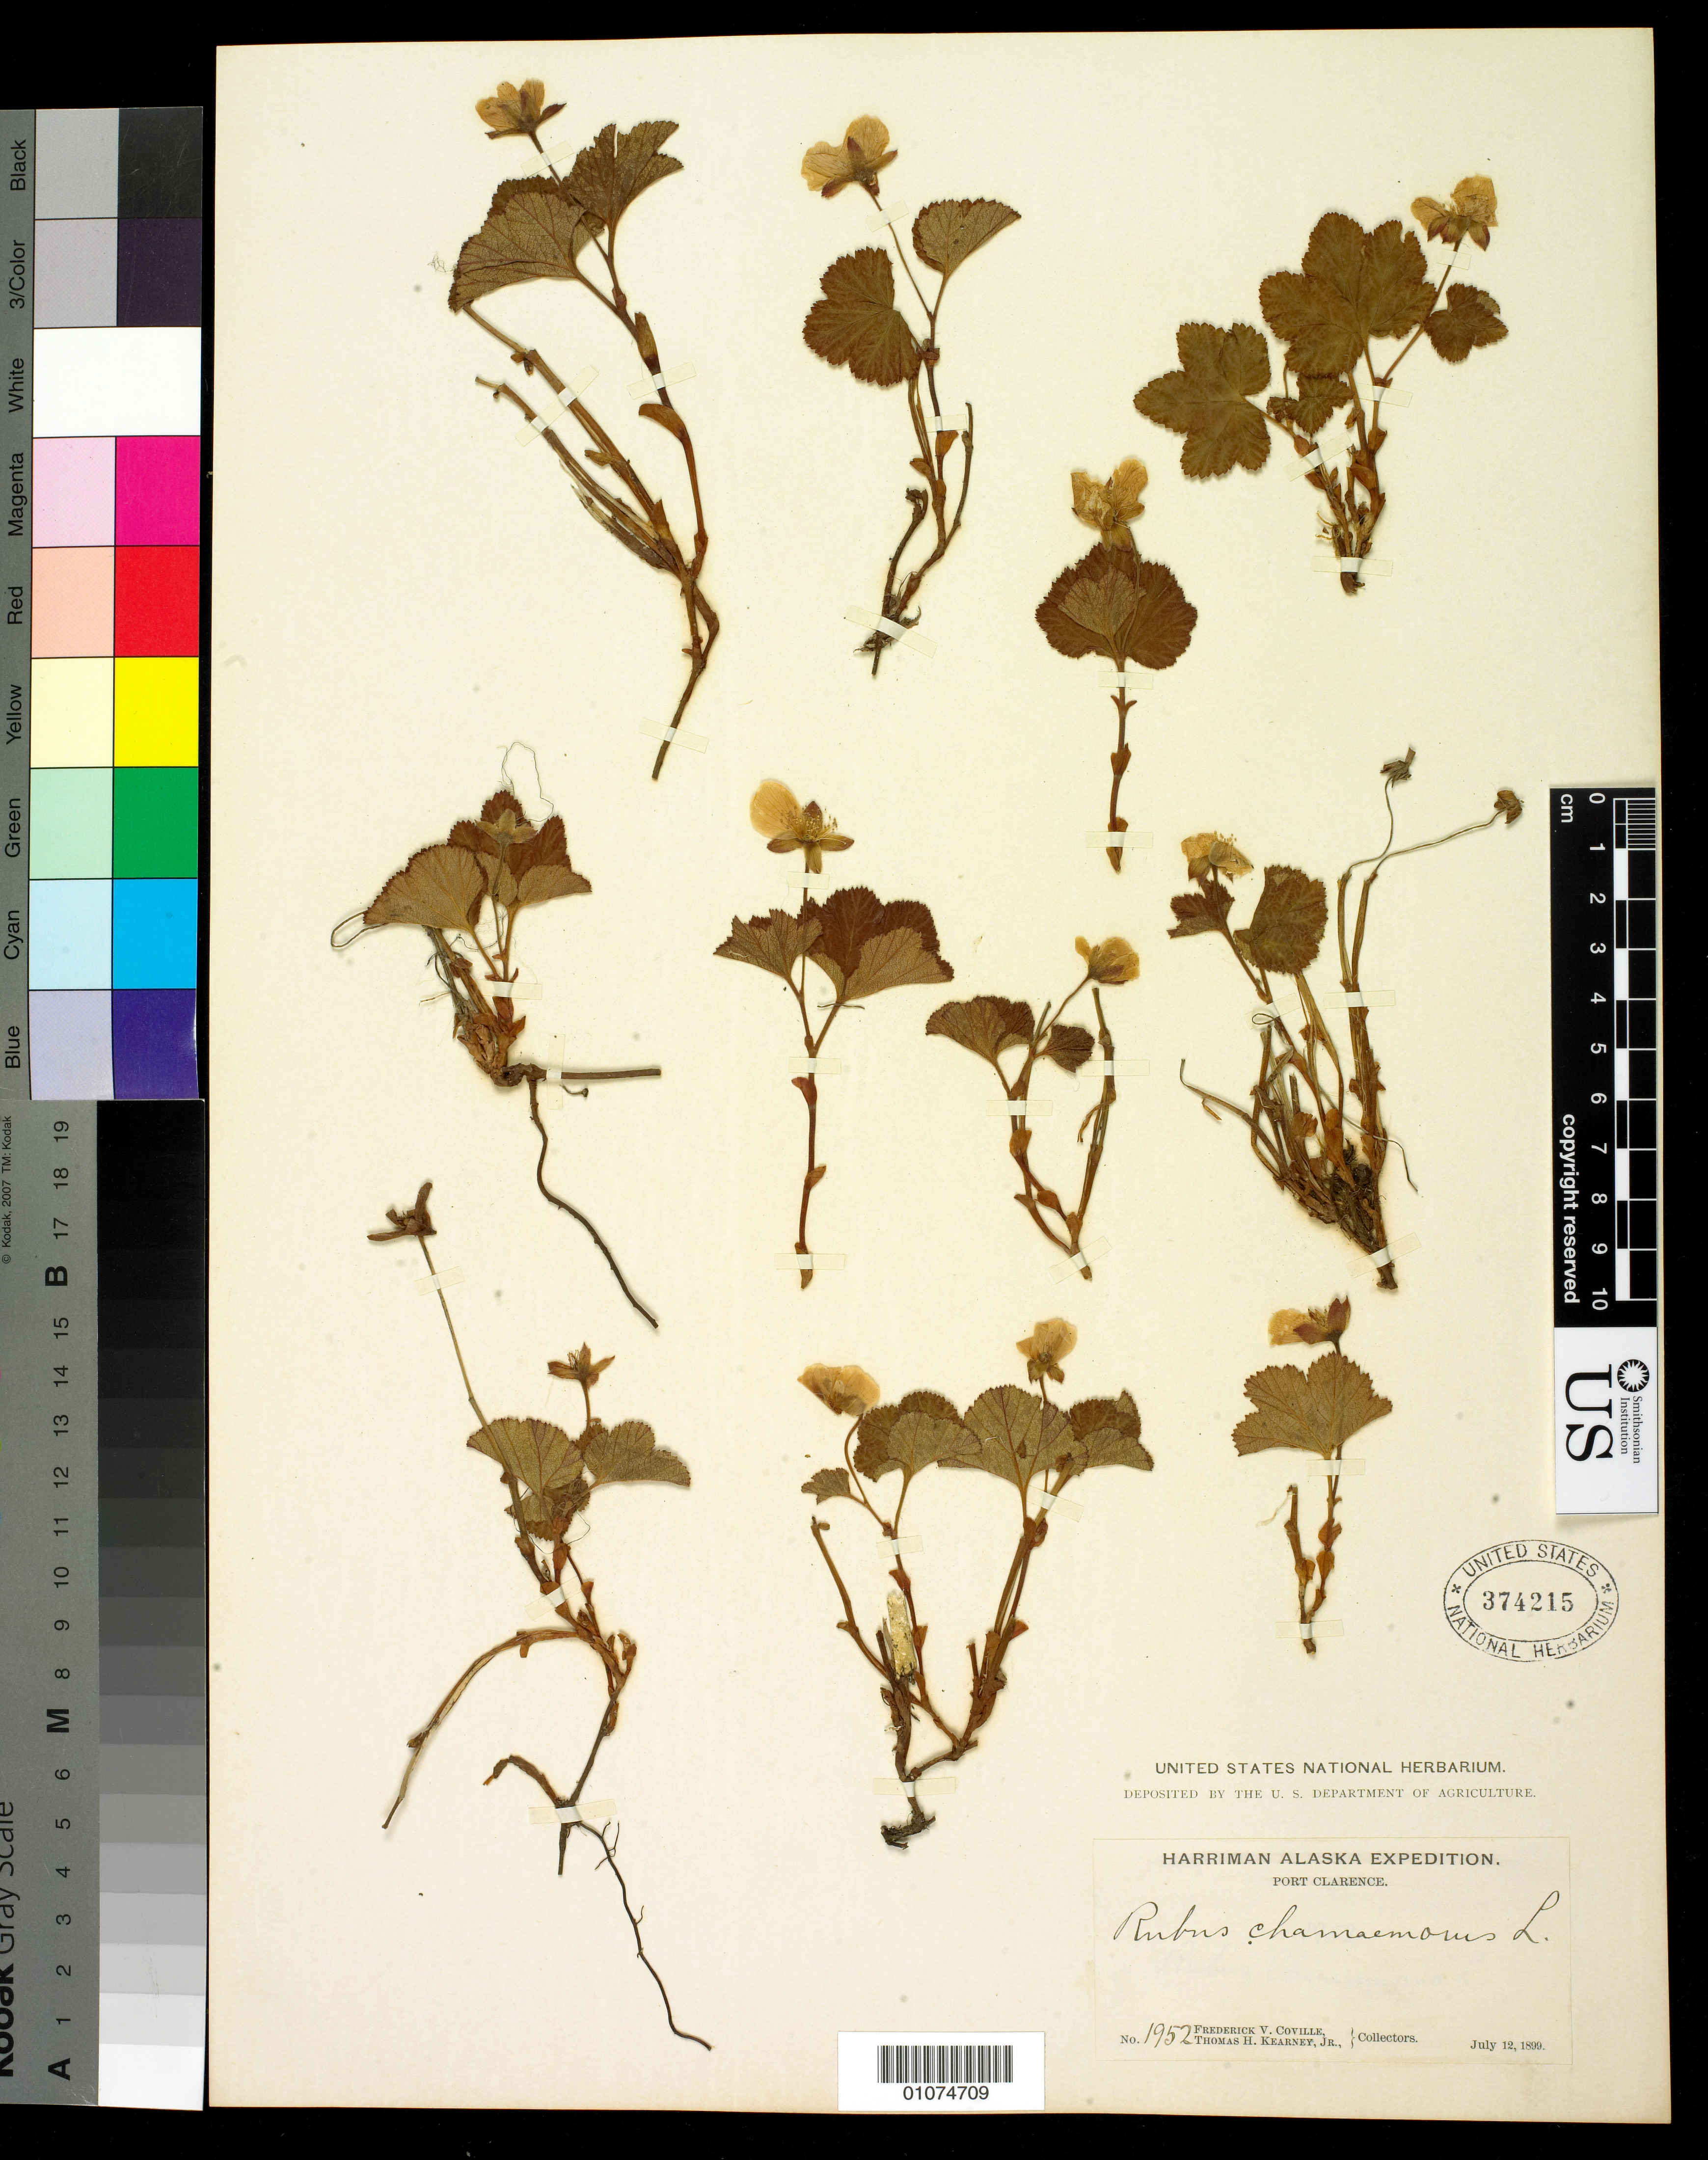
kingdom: Plantae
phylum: Tracheophyta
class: Magnoliopsida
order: Rosales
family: Rosaceae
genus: Rubus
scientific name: Rubus chamaemorus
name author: L.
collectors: F. V. Coville & T. H. Kearney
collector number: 1952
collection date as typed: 12 Jul 1899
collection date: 1899-07-12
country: United States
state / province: Alaska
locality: Port Clarence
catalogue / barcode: US 374215